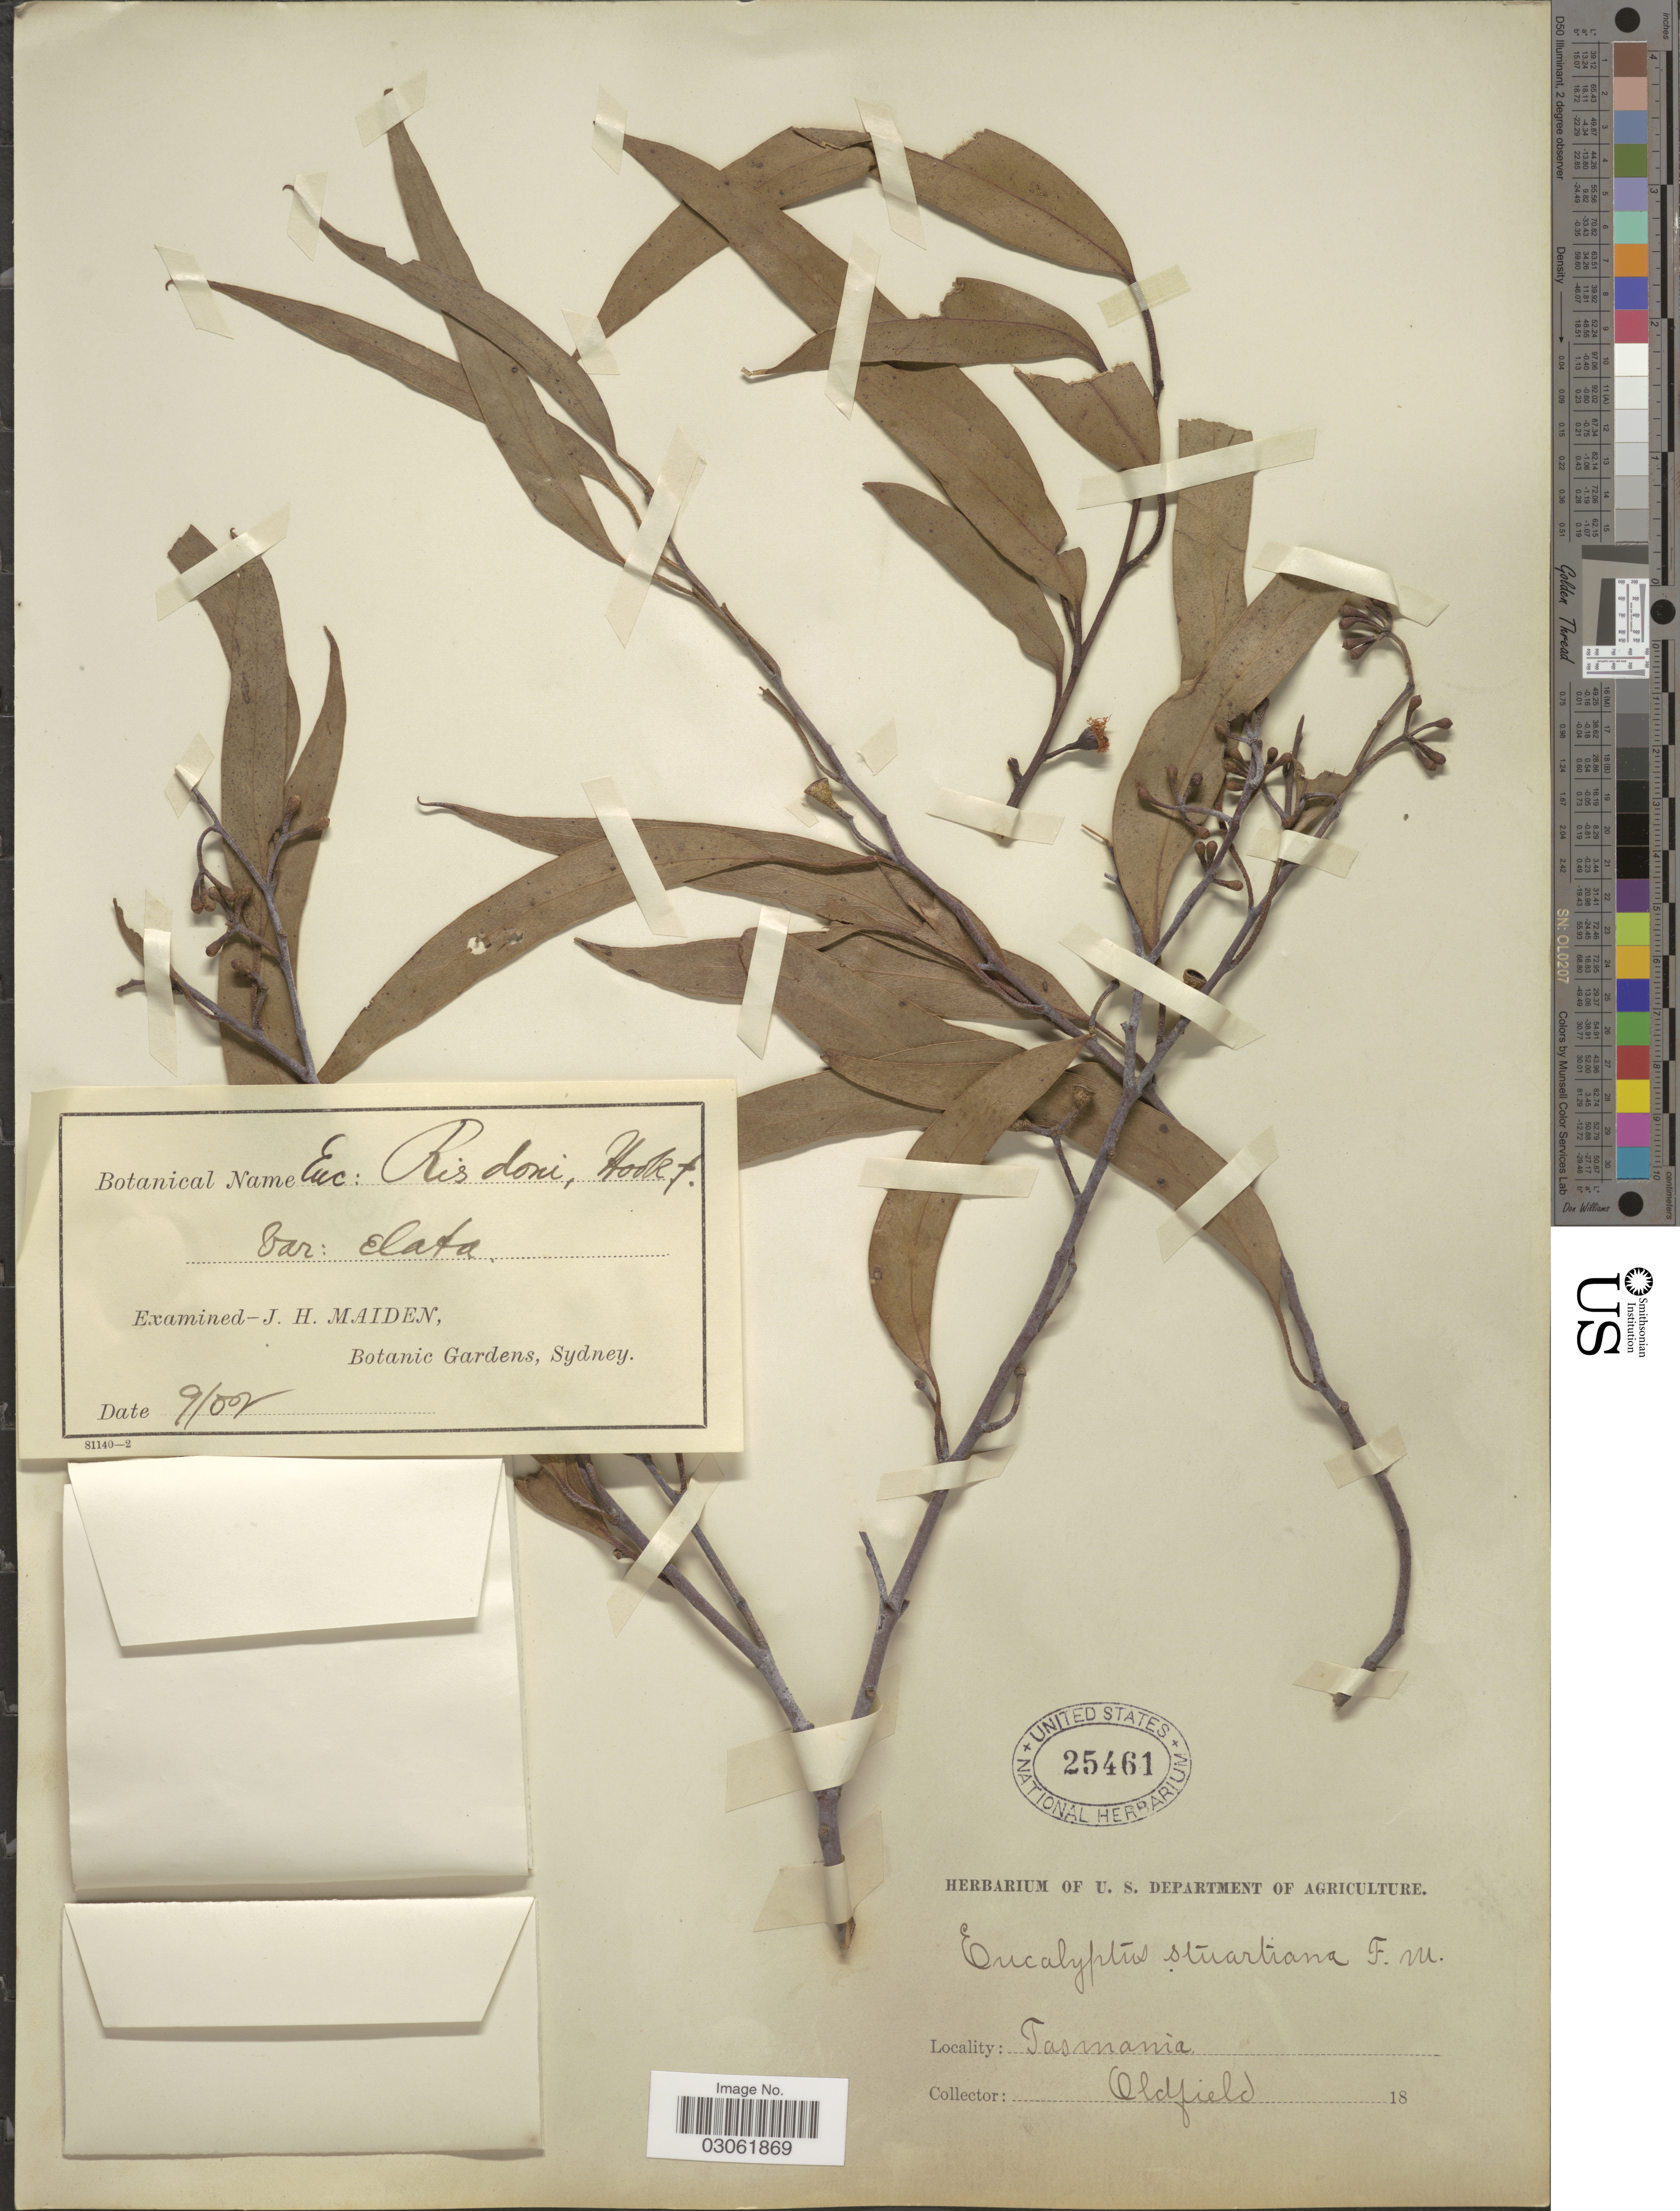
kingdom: Plantae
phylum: Tracheophyta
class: Magnoliopsida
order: Myrtales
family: Myrtaceae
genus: Eucalyptus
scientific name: Eucalyptus risdonii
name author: Hook. f.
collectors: Oldfield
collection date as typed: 18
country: Australia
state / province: Tasmania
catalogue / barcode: US 25461